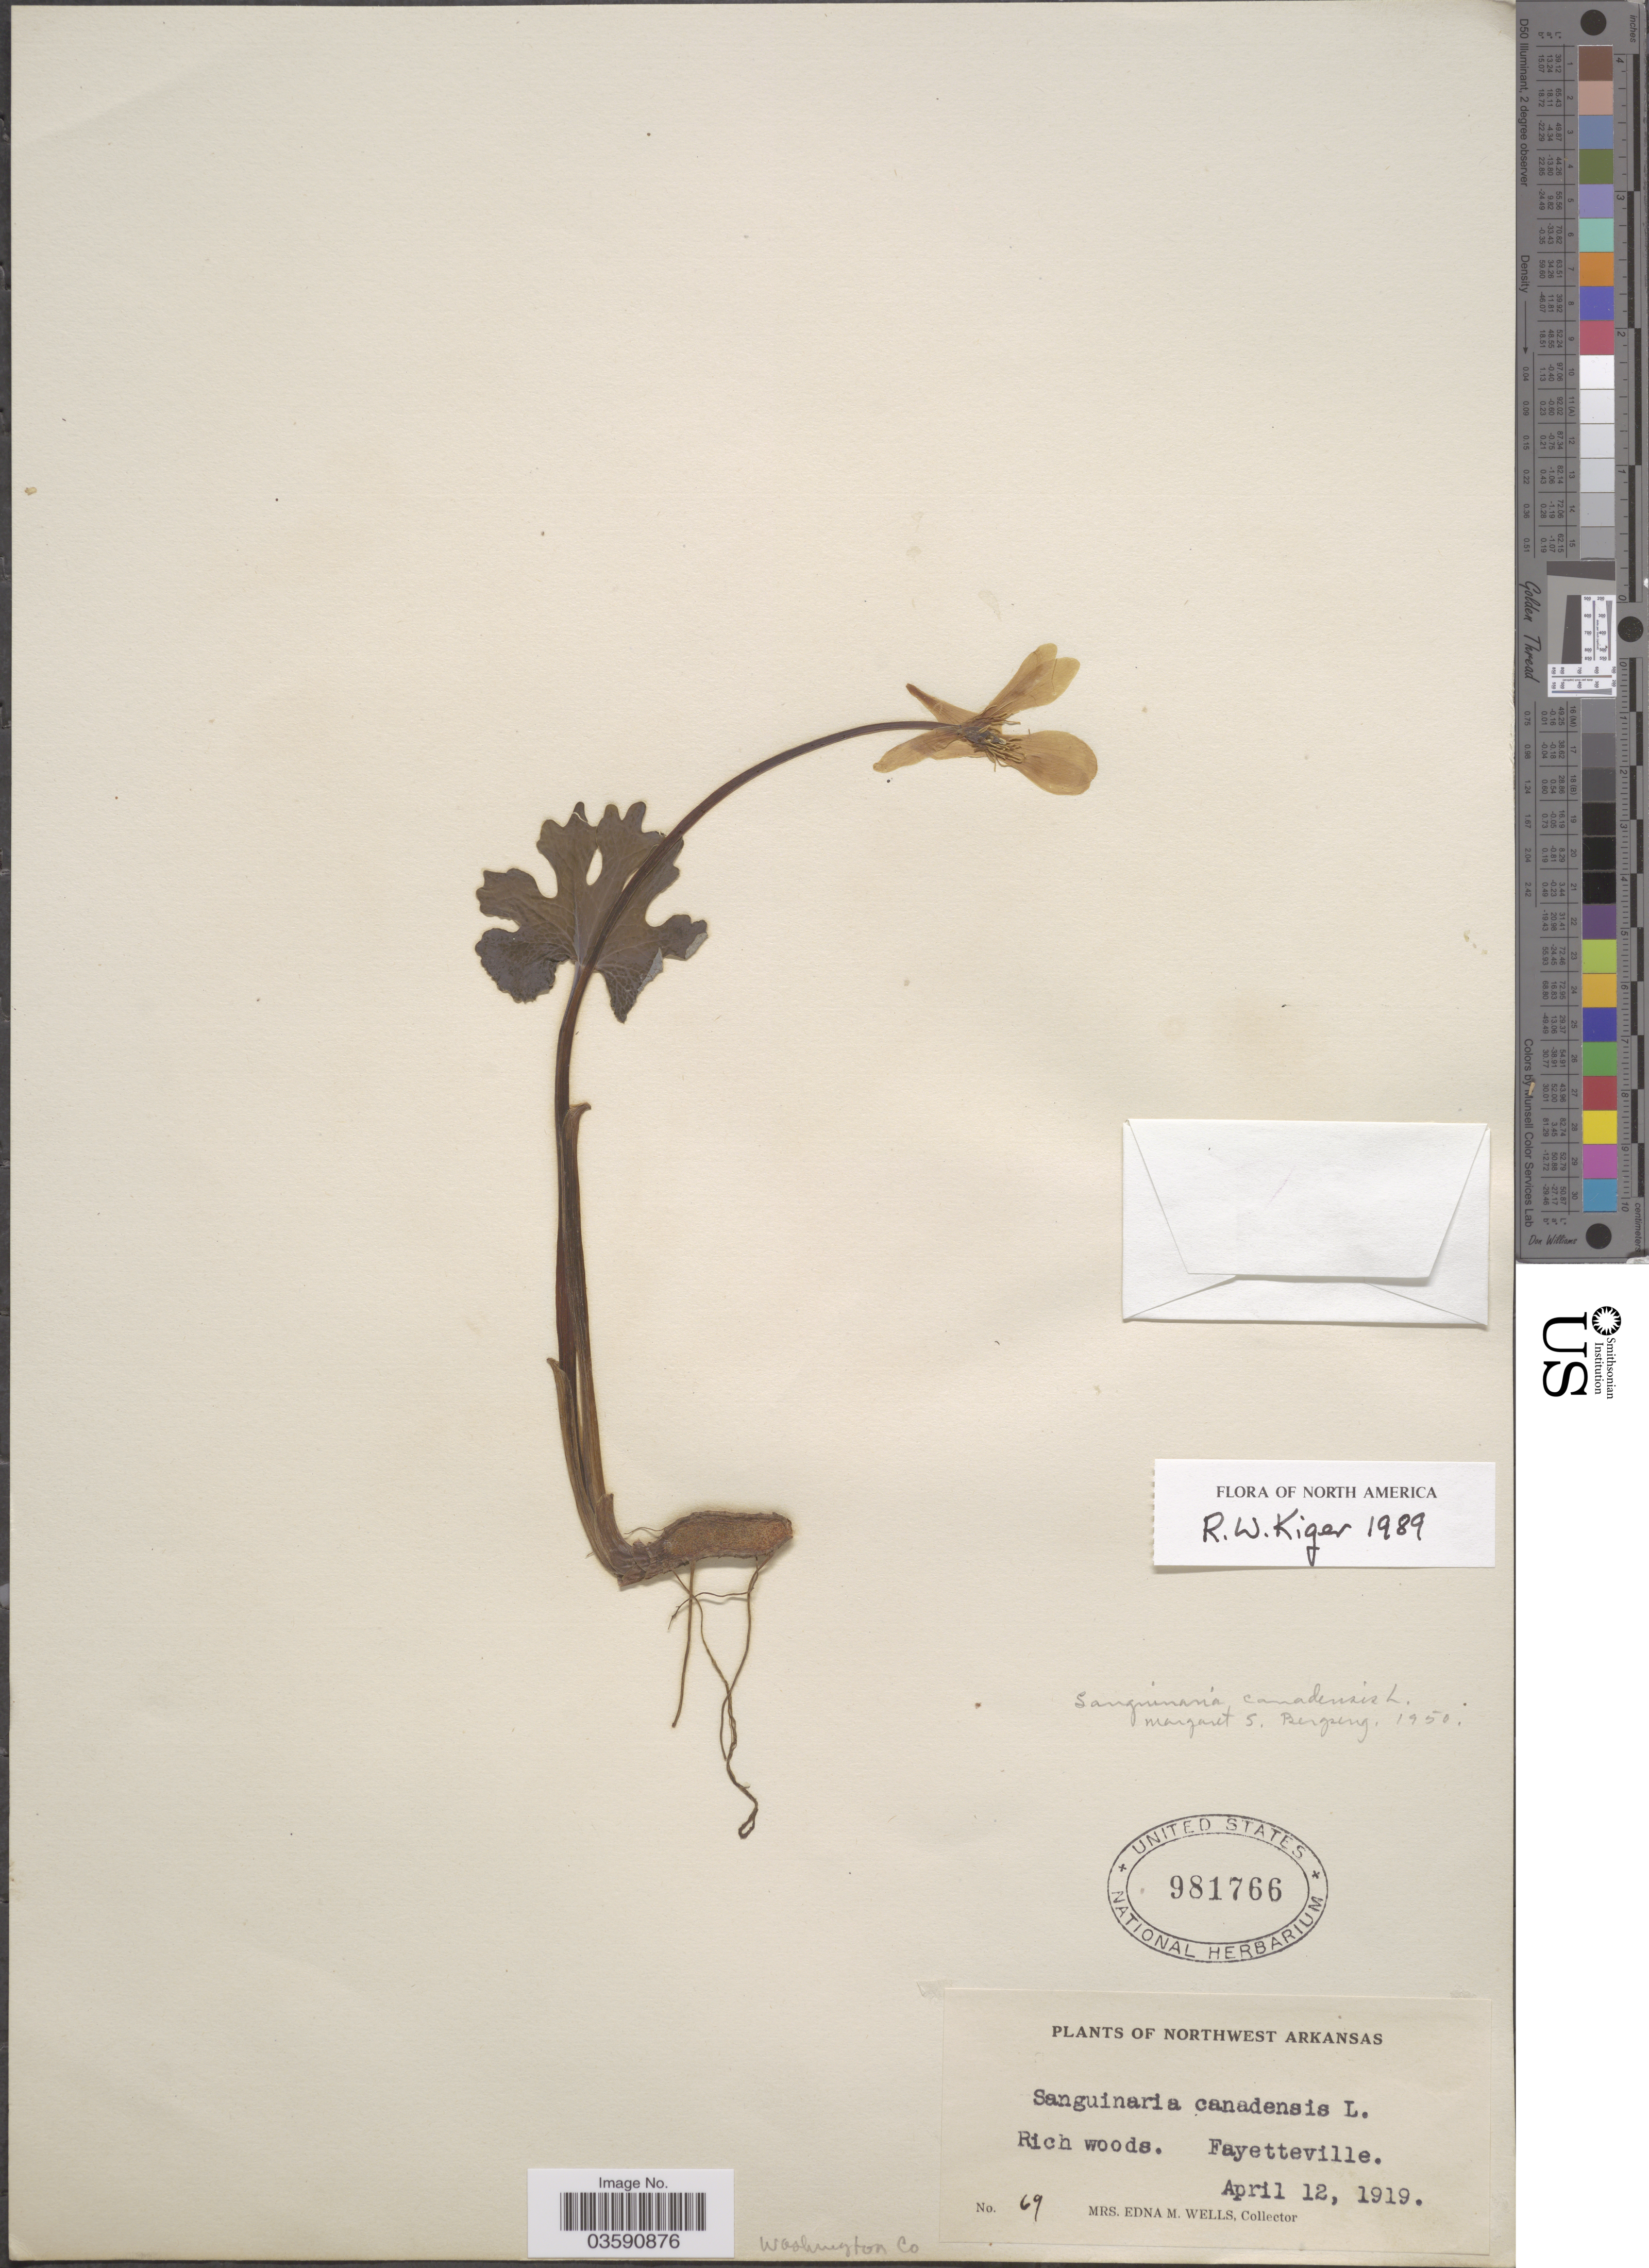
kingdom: Plantae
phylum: Tracheophyta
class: Magnoliopsida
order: Ranunculales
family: Papaveraceae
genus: Sanguinaria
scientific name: Sanguinaria canadensis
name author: L.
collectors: E. M. Wells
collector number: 69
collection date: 1919-04-12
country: United States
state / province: Arkansas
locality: Northwest Arkansas. Fayetteville. Washington Co.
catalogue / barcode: US 981766